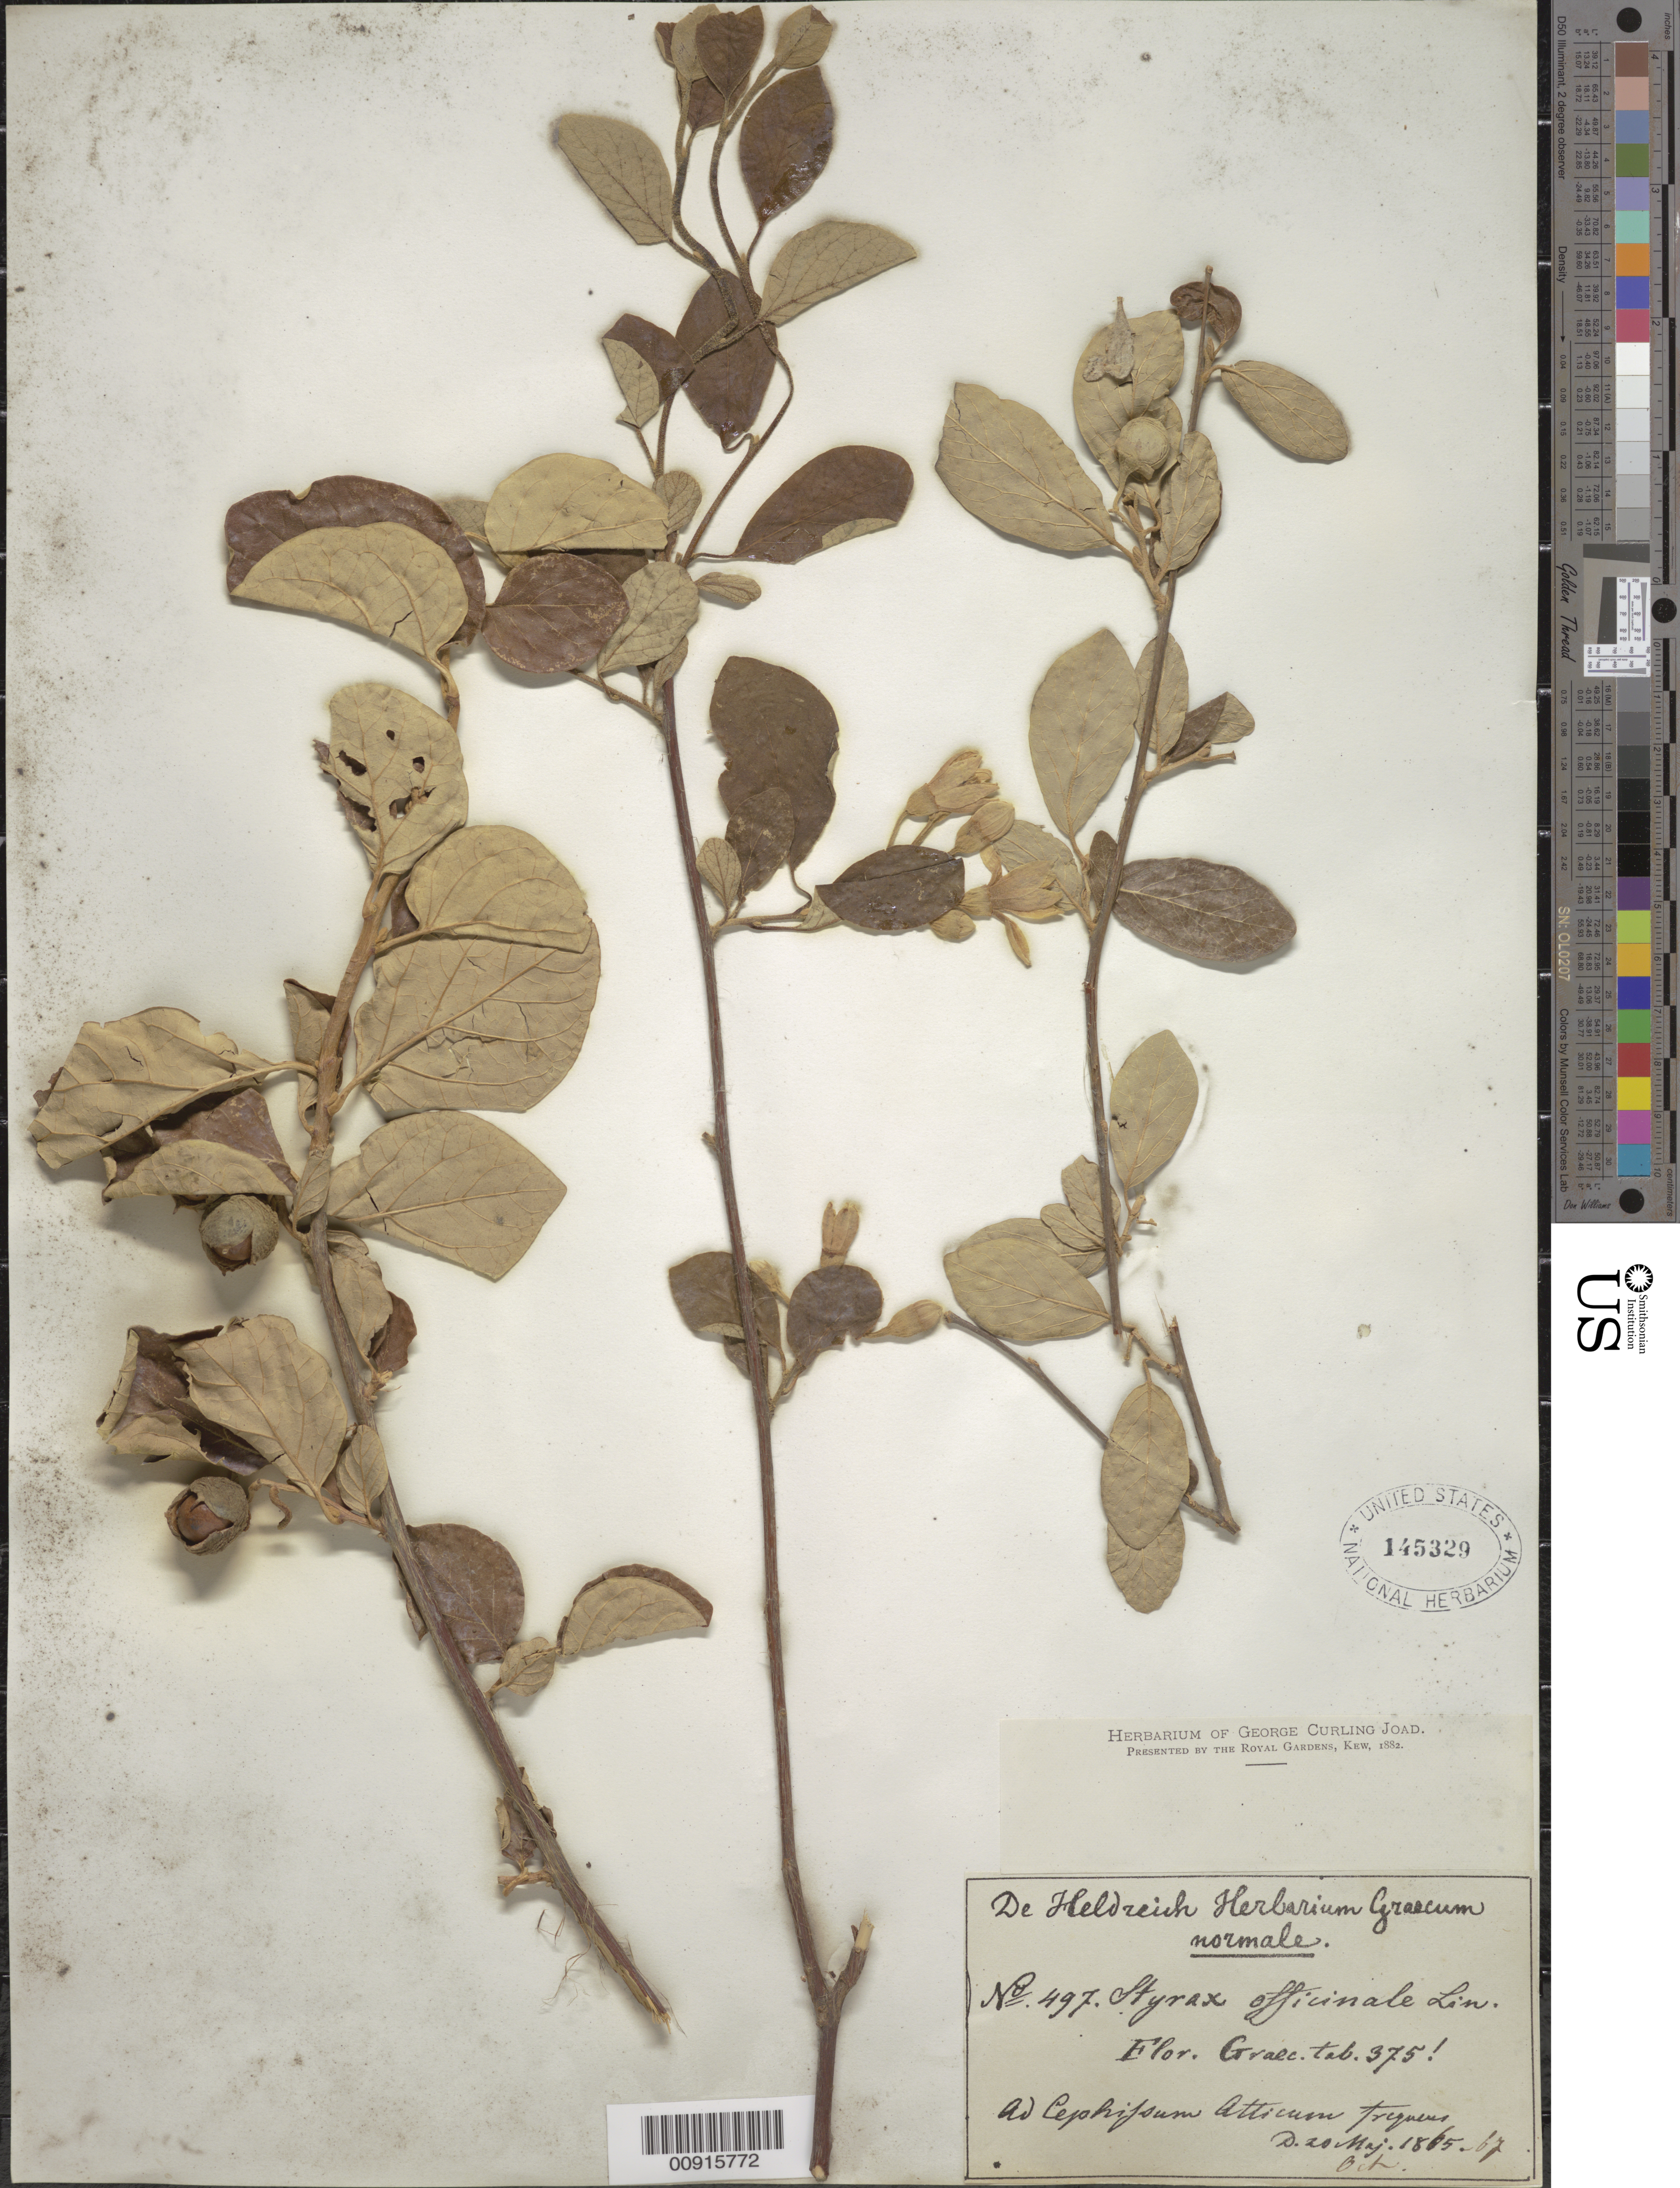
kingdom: Plantae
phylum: Tracheophyta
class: Magnoliopsida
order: Ericales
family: Styracaceae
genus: Styrax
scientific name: Styrax officinalis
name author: L.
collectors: Heldreich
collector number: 497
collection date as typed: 20 May 1865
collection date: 1865-05-20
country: Greece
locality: Ce[j]ahi[f]sum Atticum Tryueus.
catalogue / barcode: US 145329